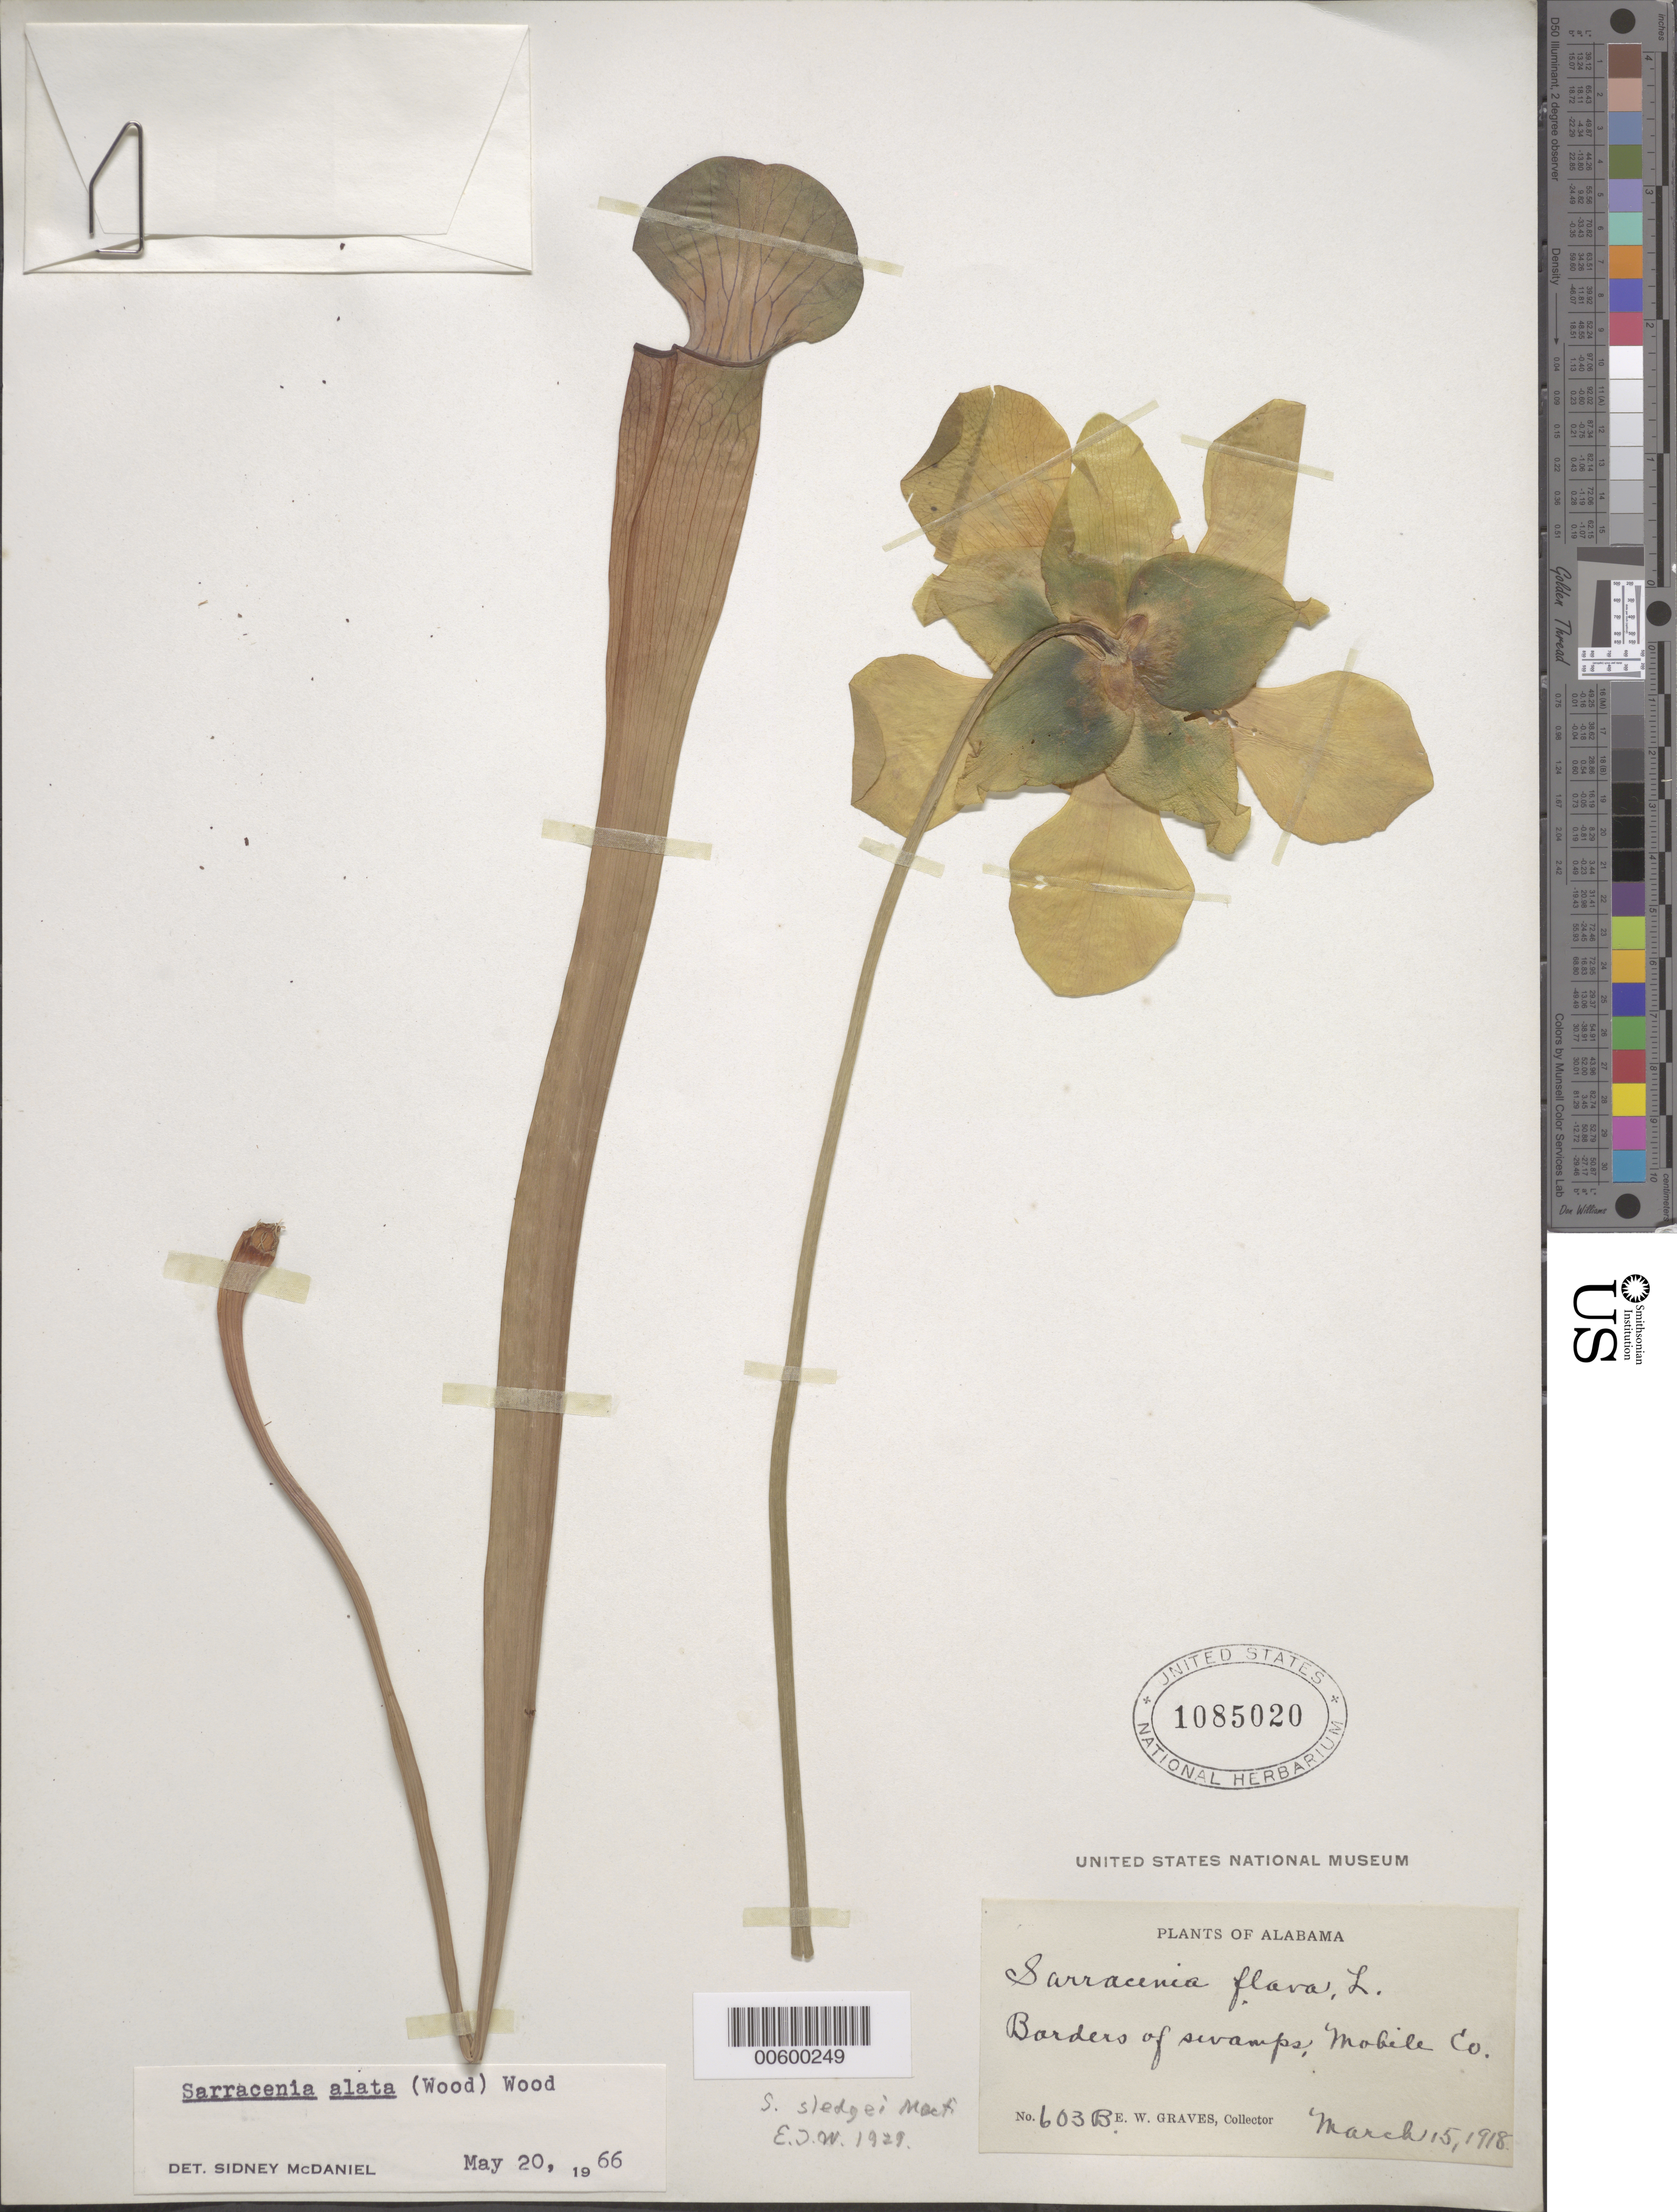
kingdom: Plantae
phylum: Tracheophyta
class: Magnoliopsida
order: Ericales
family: Sarraceniaceae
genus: Sarracenia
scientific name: Sarracenia flava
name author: L.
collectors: E. Graves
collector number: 603B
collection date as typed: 15 Mar 1918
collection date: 1918-03-15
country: United States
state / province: Alabama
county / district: Mobile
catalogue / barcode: US 1085020